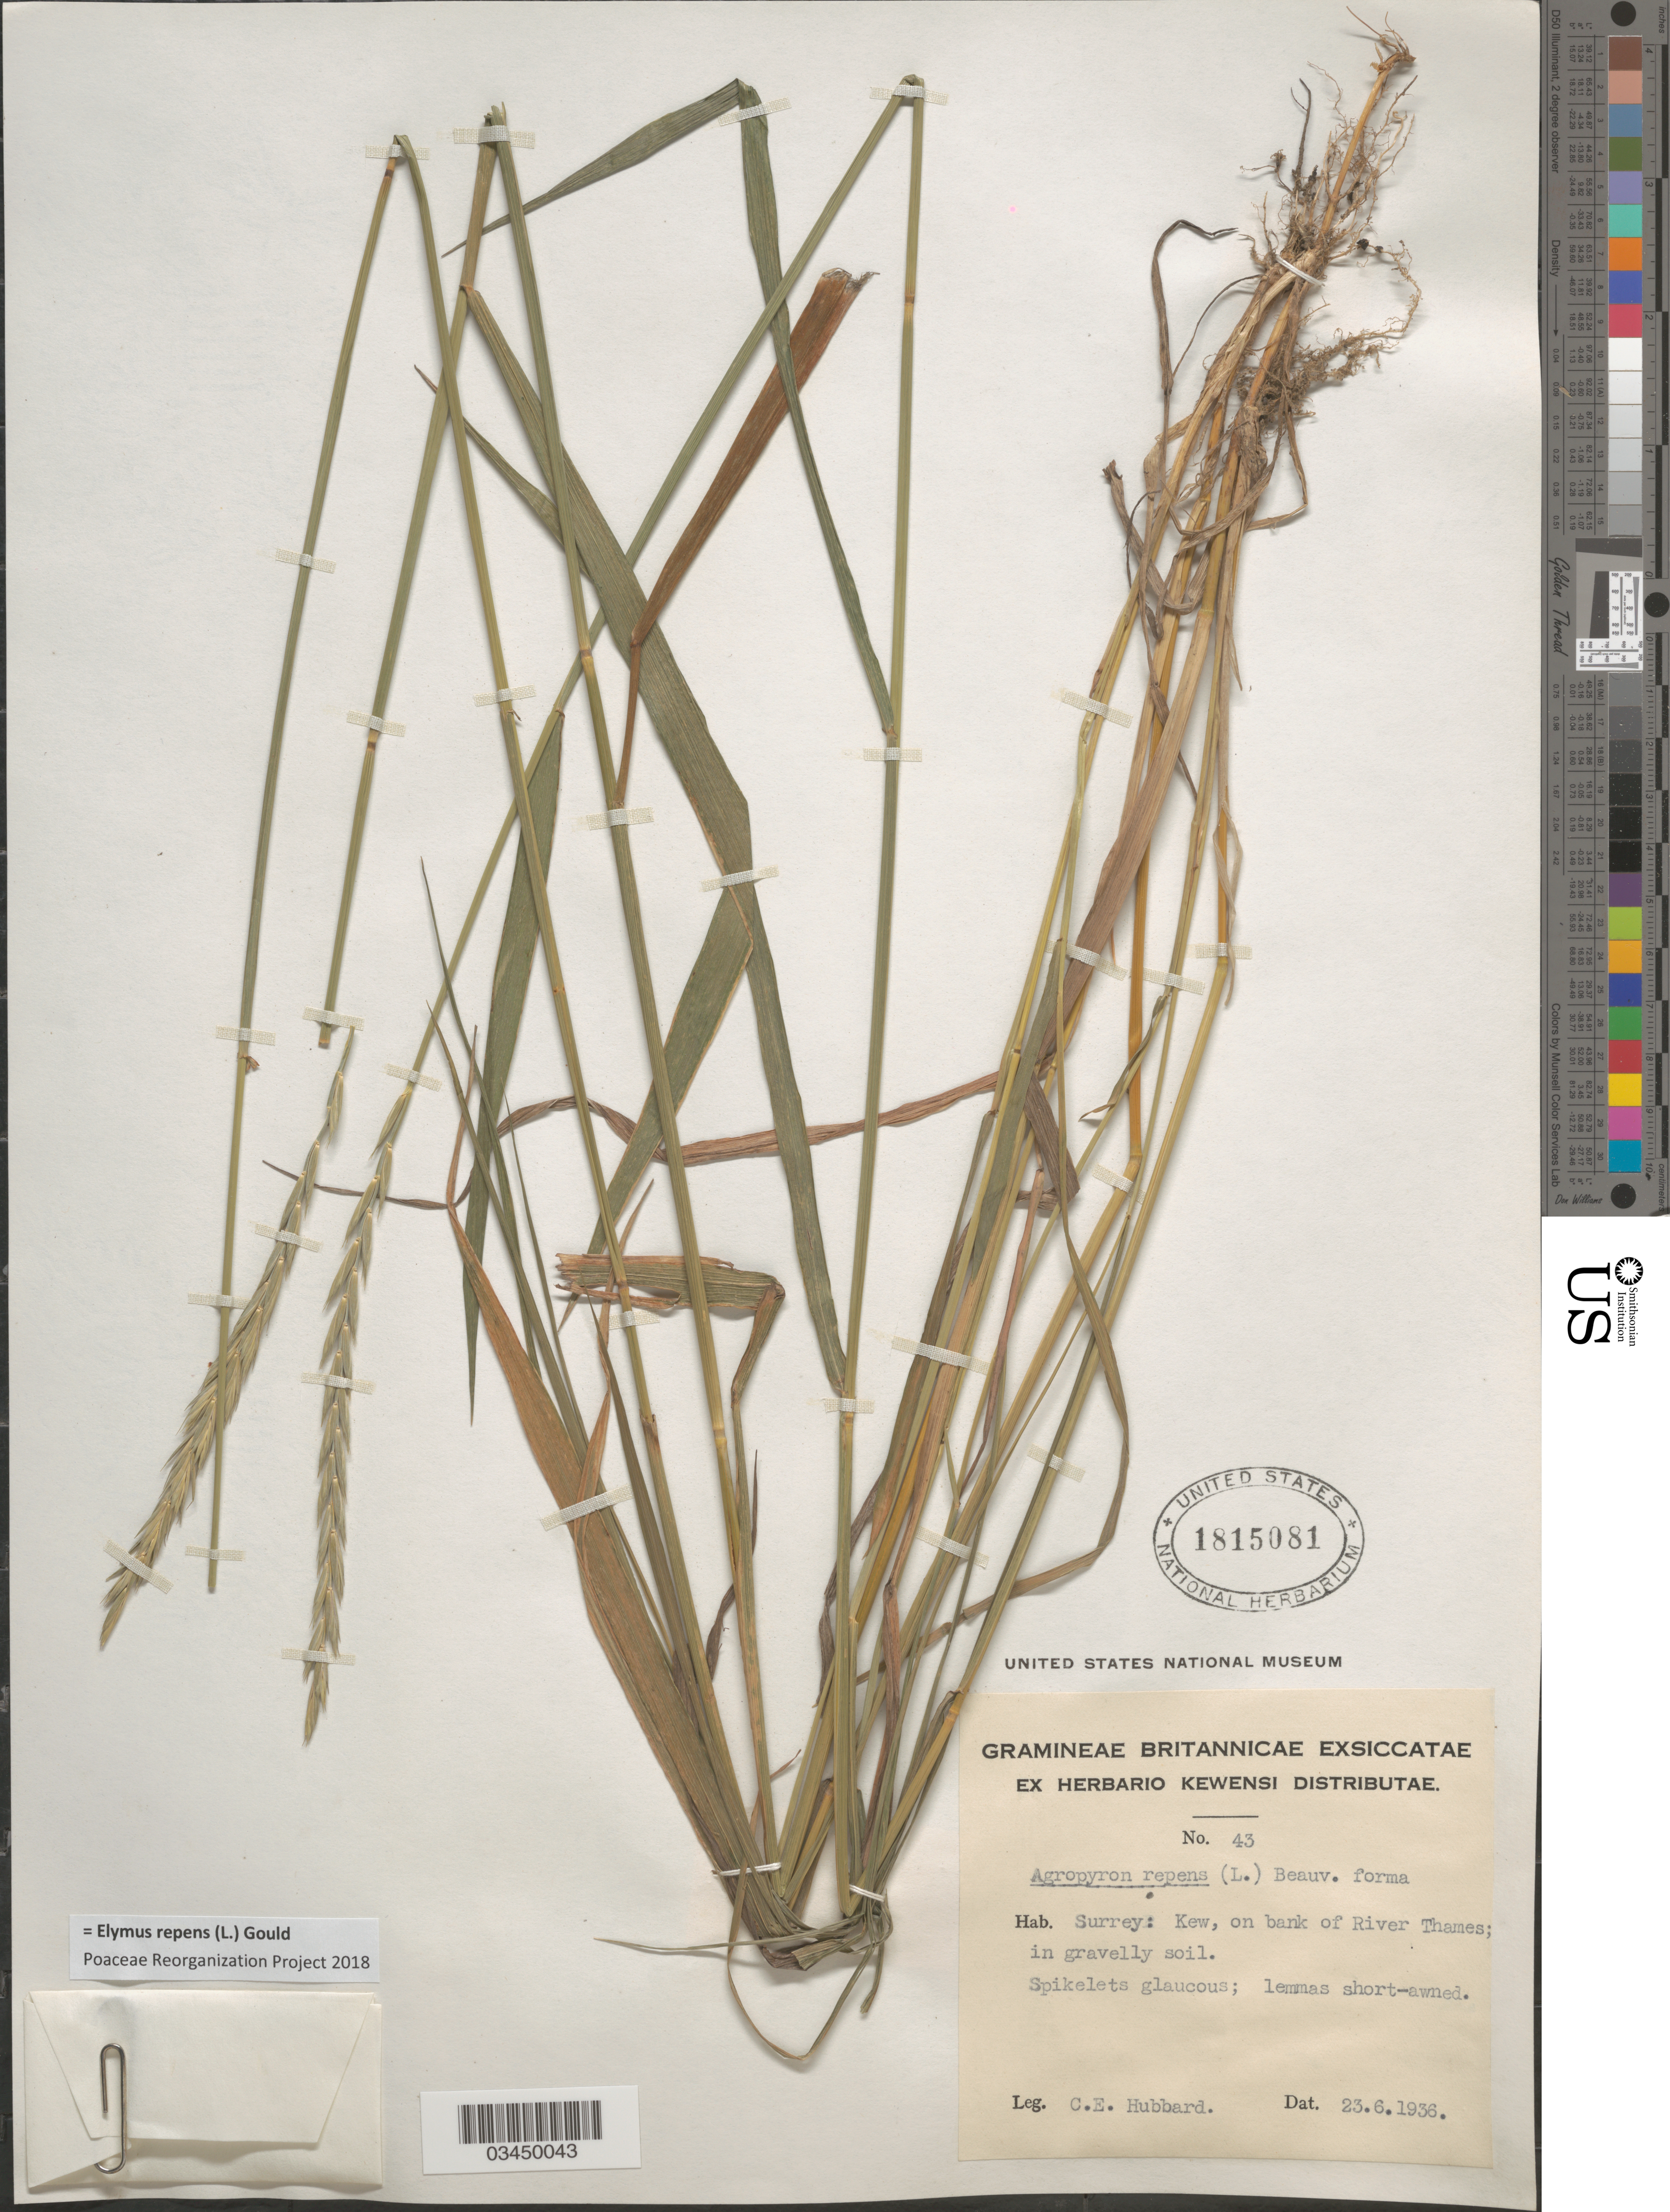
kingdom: Plantae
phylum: Tracheophyta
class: Liliopsida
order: Poales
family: Poaceae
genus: Elymus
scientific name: Elymus repens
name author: (L.) Gould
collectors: C. E. Hubbard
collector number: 43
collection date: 1936-06-23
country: United Kingdom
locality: Britannicae. Surrey: Kew, on bank of river Thames.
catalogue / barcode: US 1815081